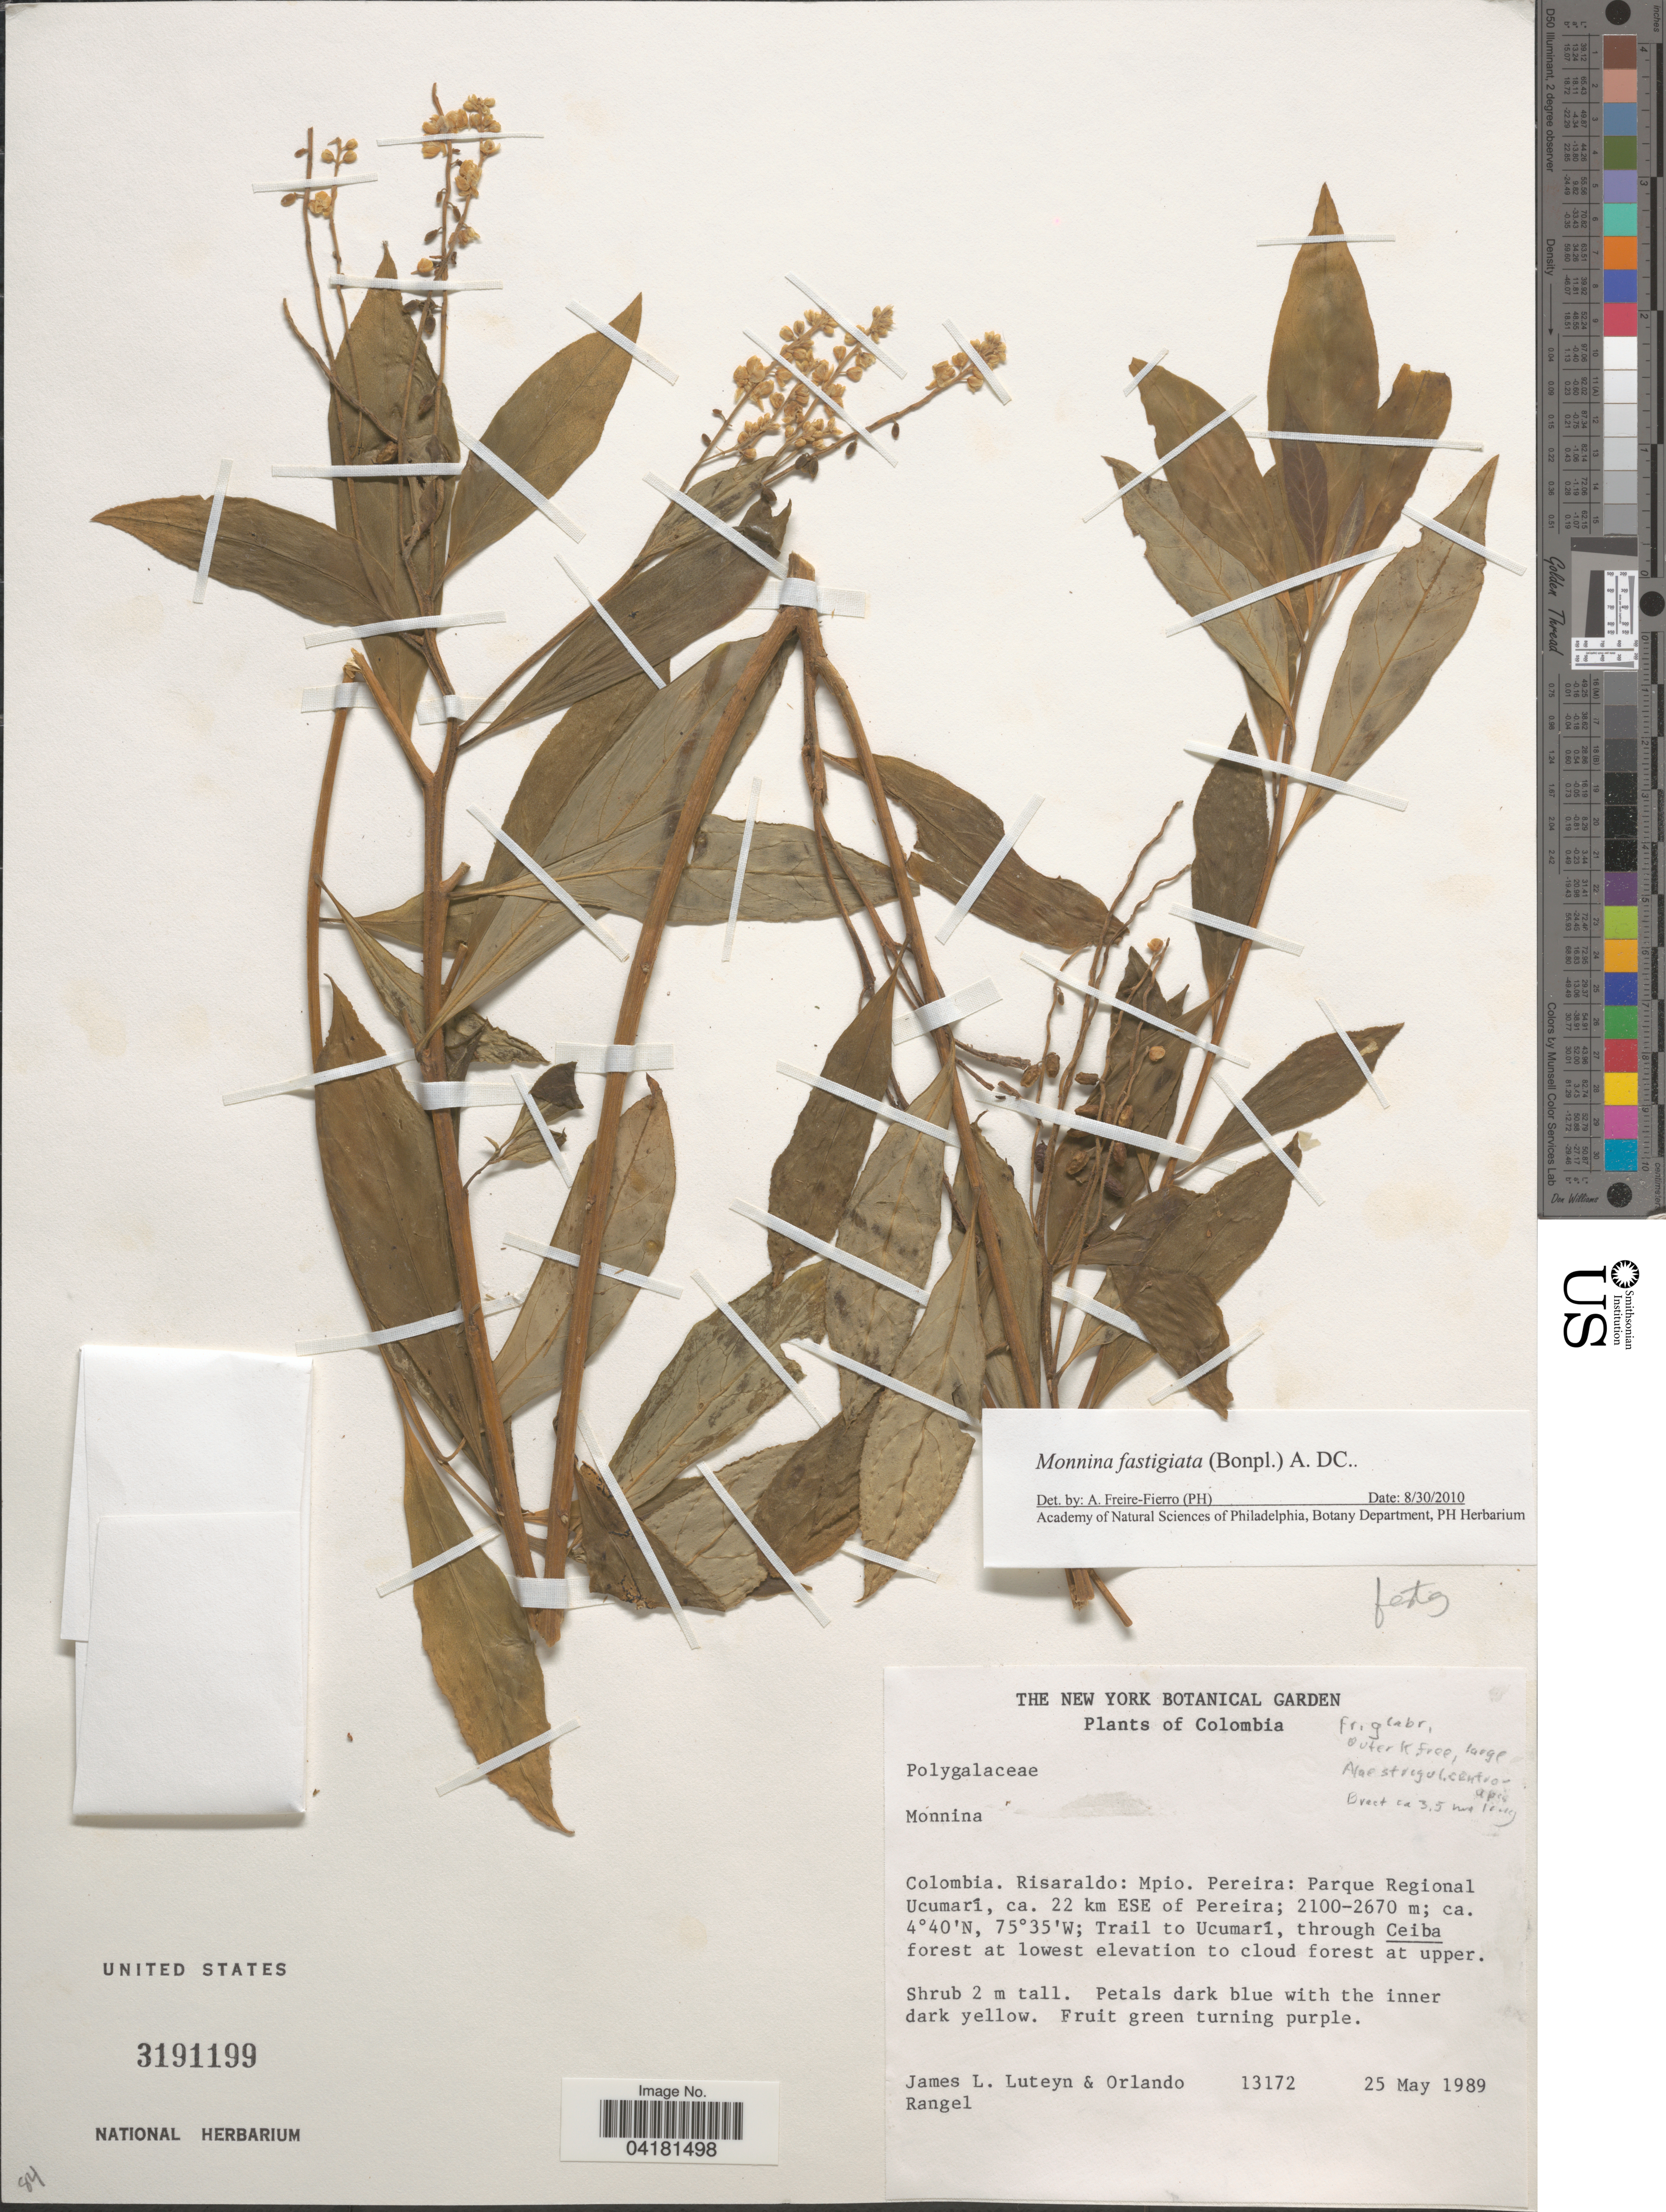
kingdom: Plantae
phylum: Tracheophyta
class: Magnoliopsida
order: Fabales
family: Polygalaceae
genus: Monnina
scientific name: Monnina fastigiata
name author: (Bonpl.) DC.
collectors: J. Luteyn & O. Rangel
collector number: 13172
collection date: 1989-05-25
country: Colombia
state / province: Risaralda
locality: Risaraldo: Mpio. Pereira: Parque Regional Ucumarí, ca. 22 km ESE of Pereira; Trail to Ucumarí, through Ceiba forest.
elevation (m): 2100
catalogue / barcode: US 3191199